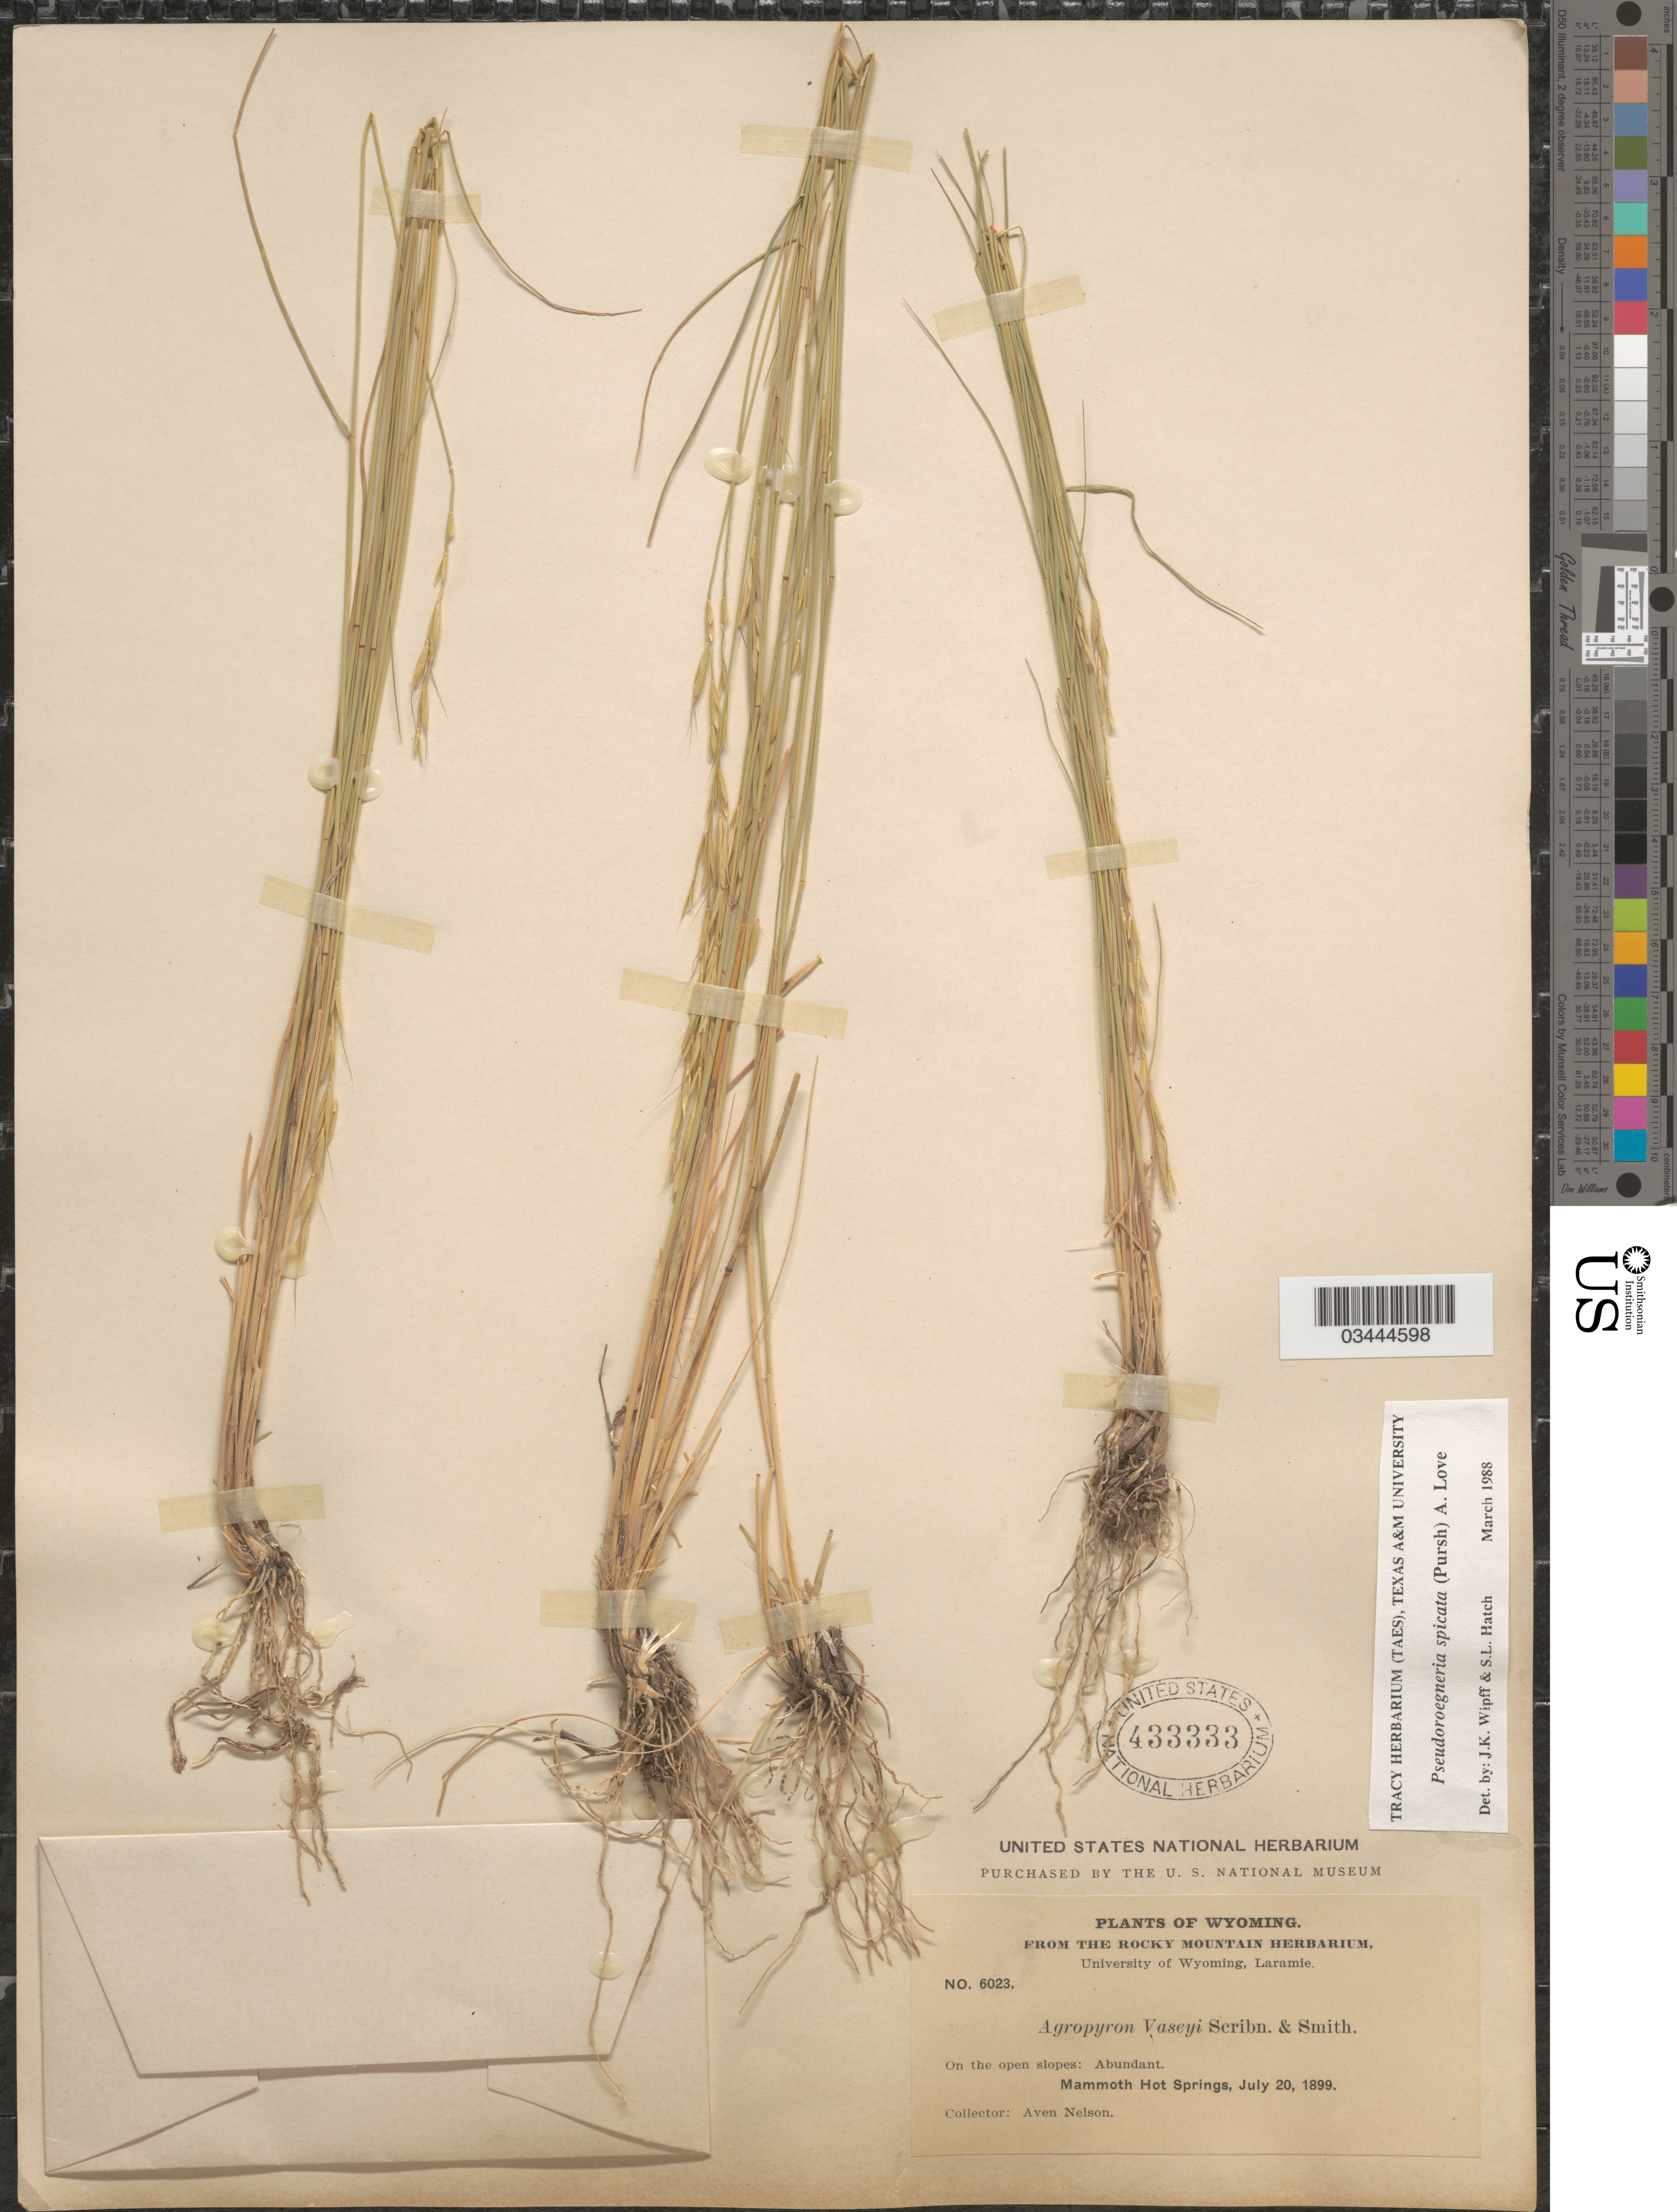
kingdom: Plantae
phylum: Tracheophyta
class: Liliopsida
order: Poales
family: Poaceae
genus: Pseudoroegneria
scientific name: Pseudoroegneria spicata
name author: (Pursh) Á. Löve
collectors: A. Nelson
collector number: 6023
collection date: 1899-07-20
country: United States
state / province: Wyoming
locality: Mammoth Hot Springs.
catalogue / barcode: US 433333